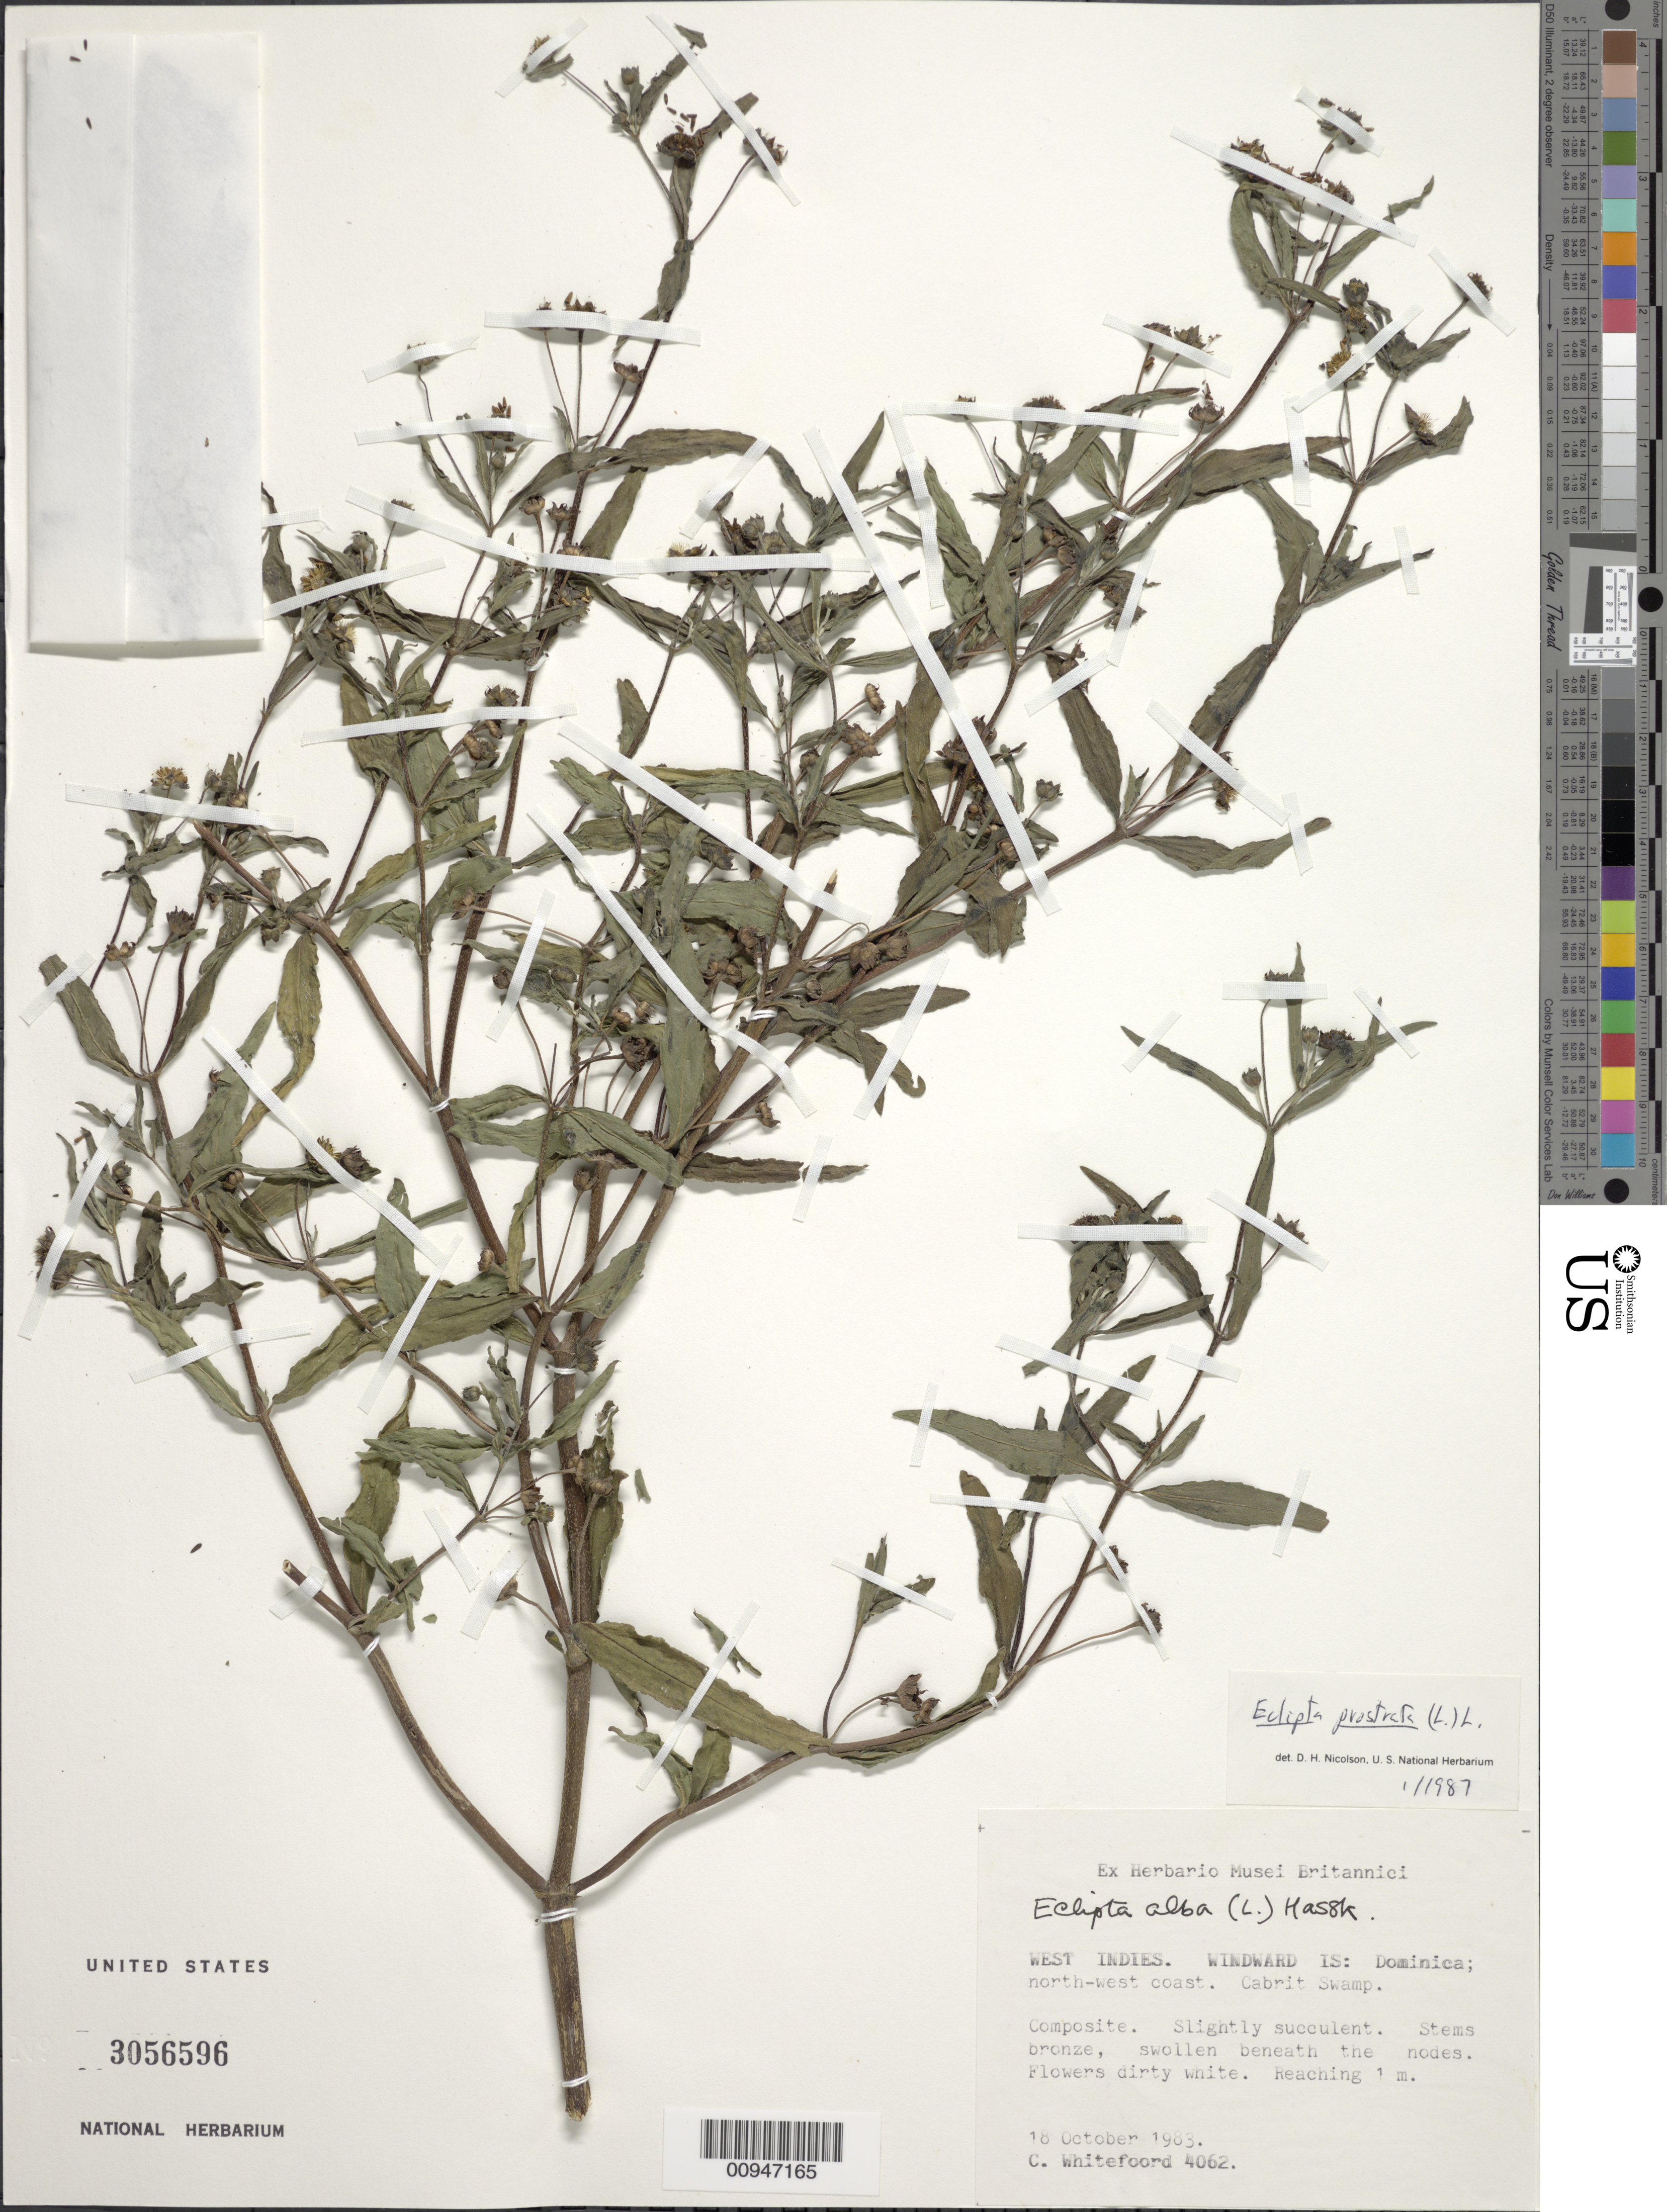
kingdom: Plantae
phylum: Tracheophyta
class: Magnoliopsida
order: Asterales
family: Asteraceae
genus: Eclipta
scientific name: Eclipta prostrata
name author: (L.) L.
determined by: Nicolson, Dan H.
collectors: C. Whitefoord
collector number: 4062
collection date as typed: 18 Oct 1983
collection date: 1983-10-18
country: Dominica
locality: North-west coast, Cabrit Swamp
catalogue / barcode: US 3056596